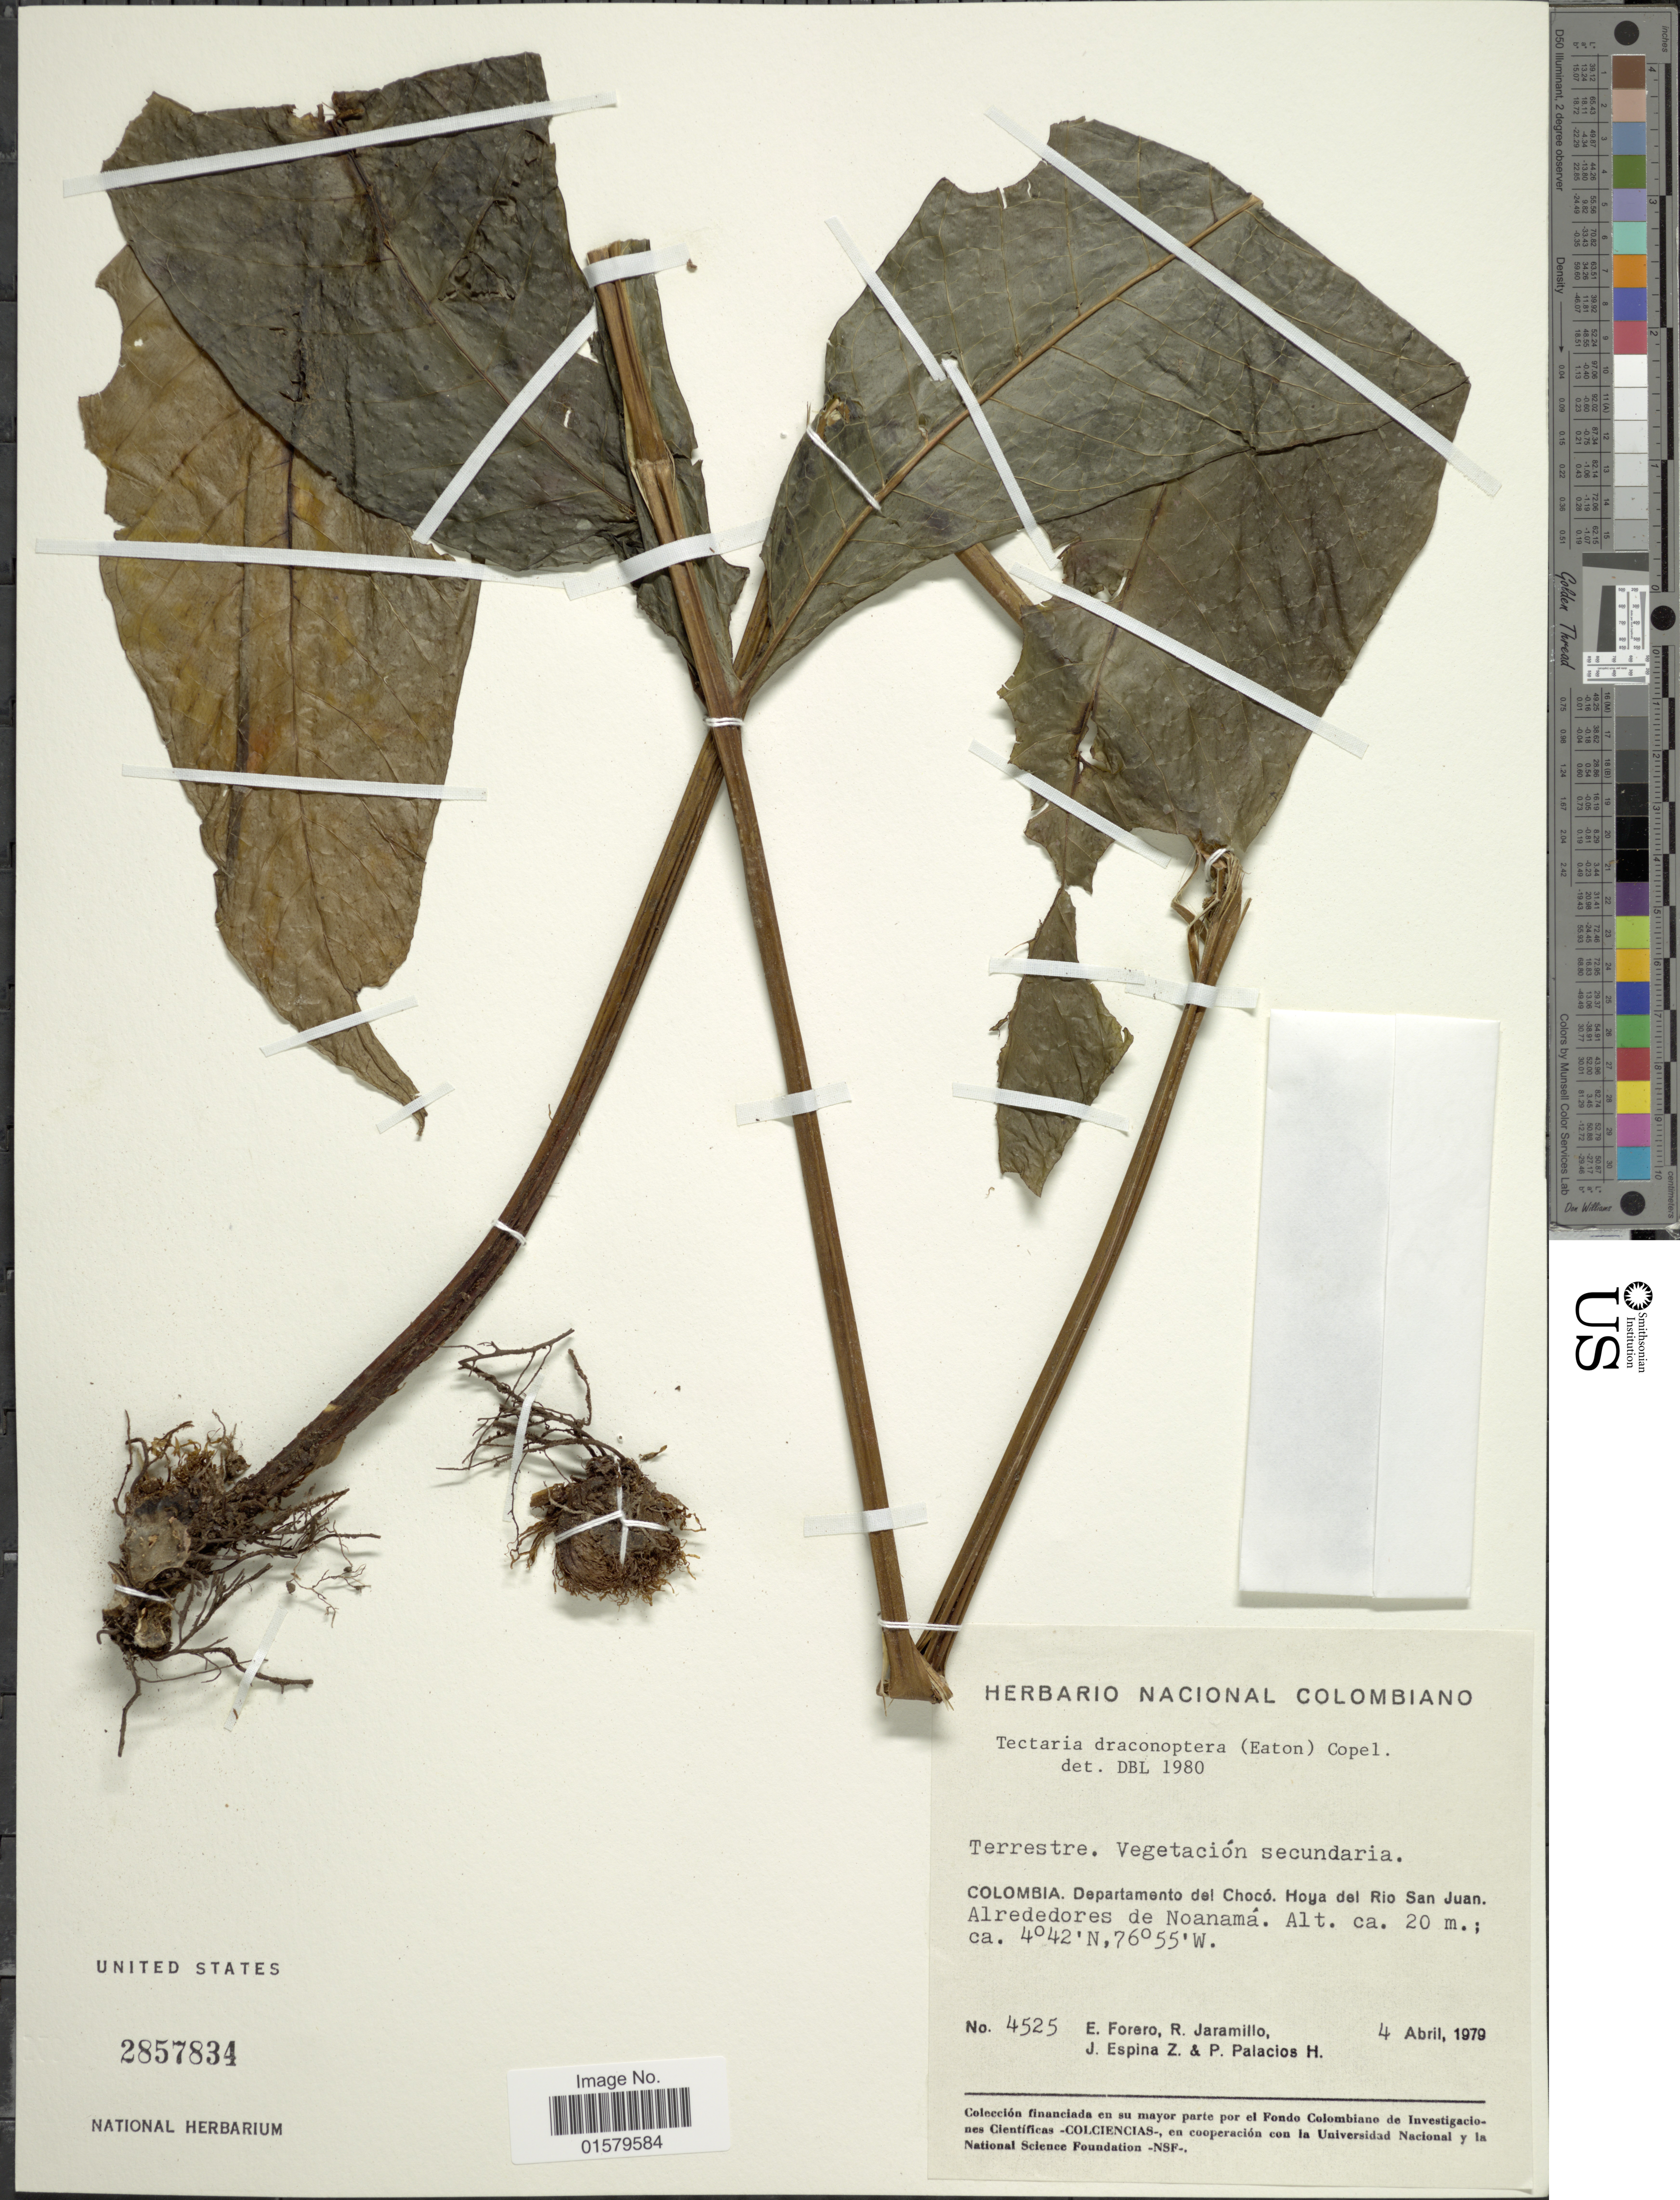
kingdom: Plantae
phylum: Tracheophyta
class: Polypodiopsida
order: Polypodiales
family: Tectariaceae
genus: Tectaria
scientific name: Tectaria draconoptera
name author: (D.C. Eaton) Copel.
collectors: E. Forero, R. Jaramillo M., J. Espina Z. & P. Palacios H.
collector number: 4525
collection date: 1979-04-04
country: Colombia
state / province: Chocó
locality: Hoya del Rio San Juan. Alrededores de Noanama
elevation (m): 20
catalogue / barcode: US 2857534